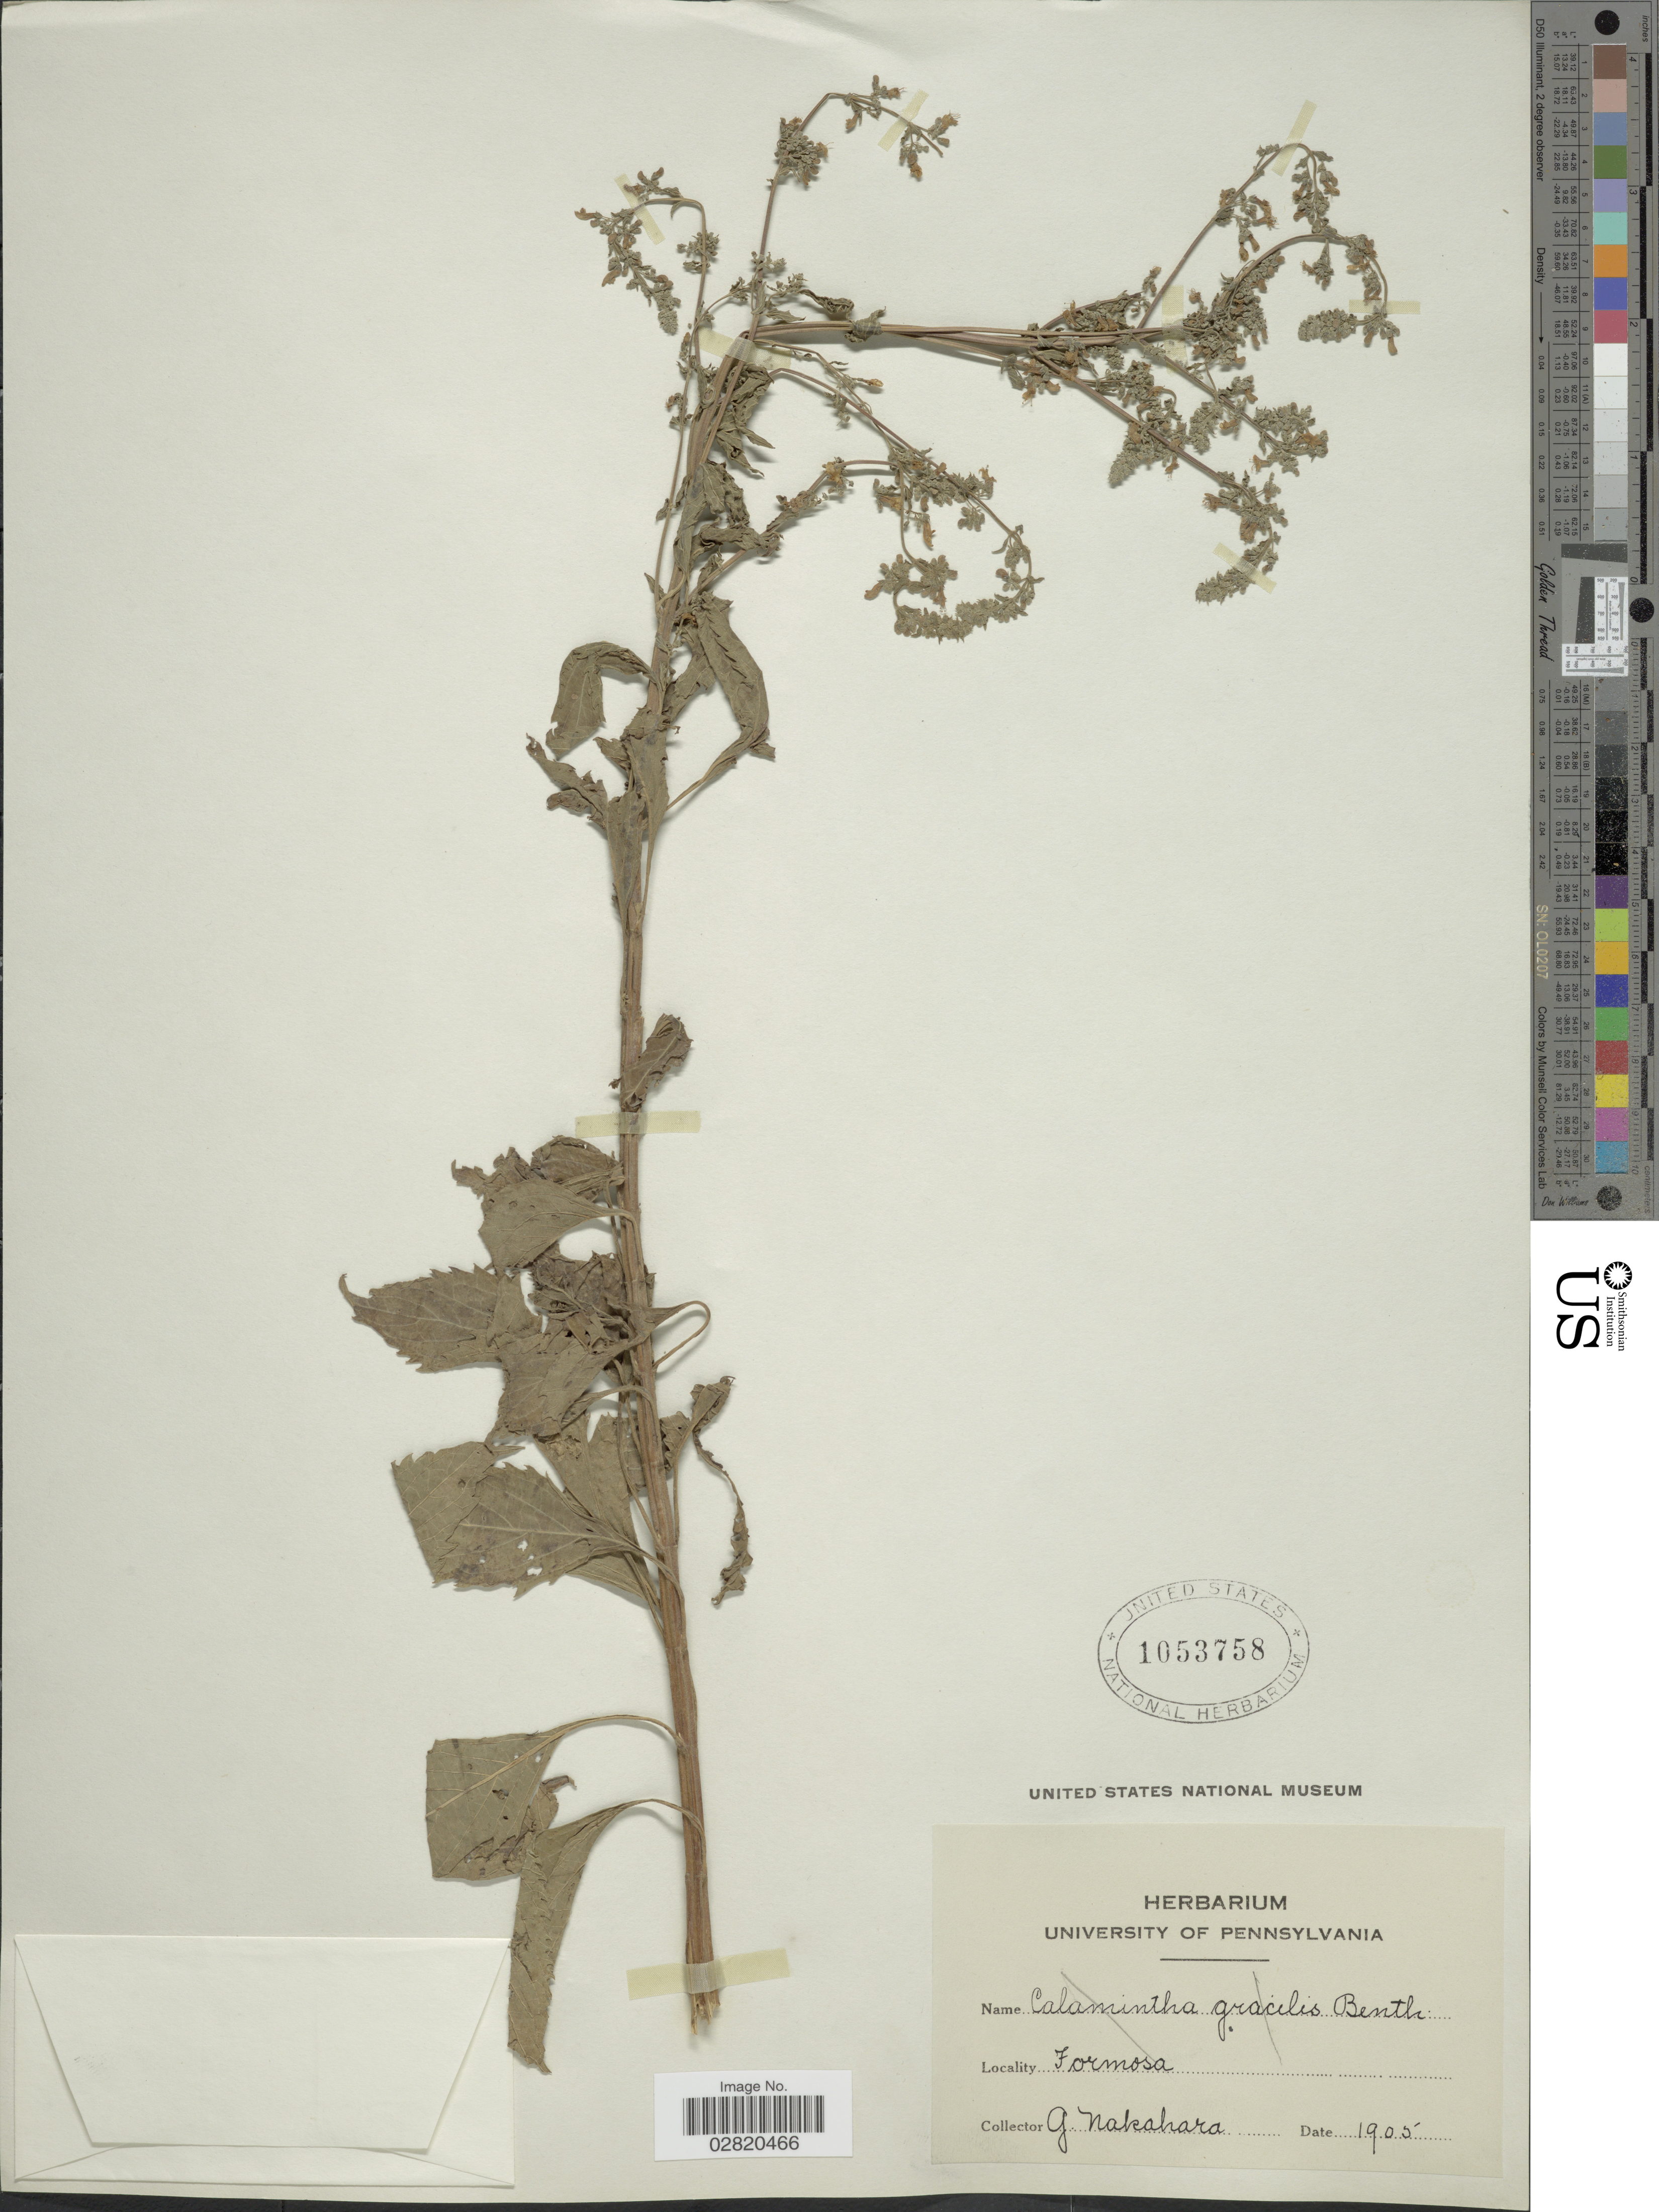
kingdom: Plantae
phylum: Tracheophyta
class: Magnoliopsida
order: Lamiales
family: Lamiaceae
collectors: G. Nakahara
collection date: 1905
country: Taiwan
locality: Formosa.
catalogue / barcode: US 1053758